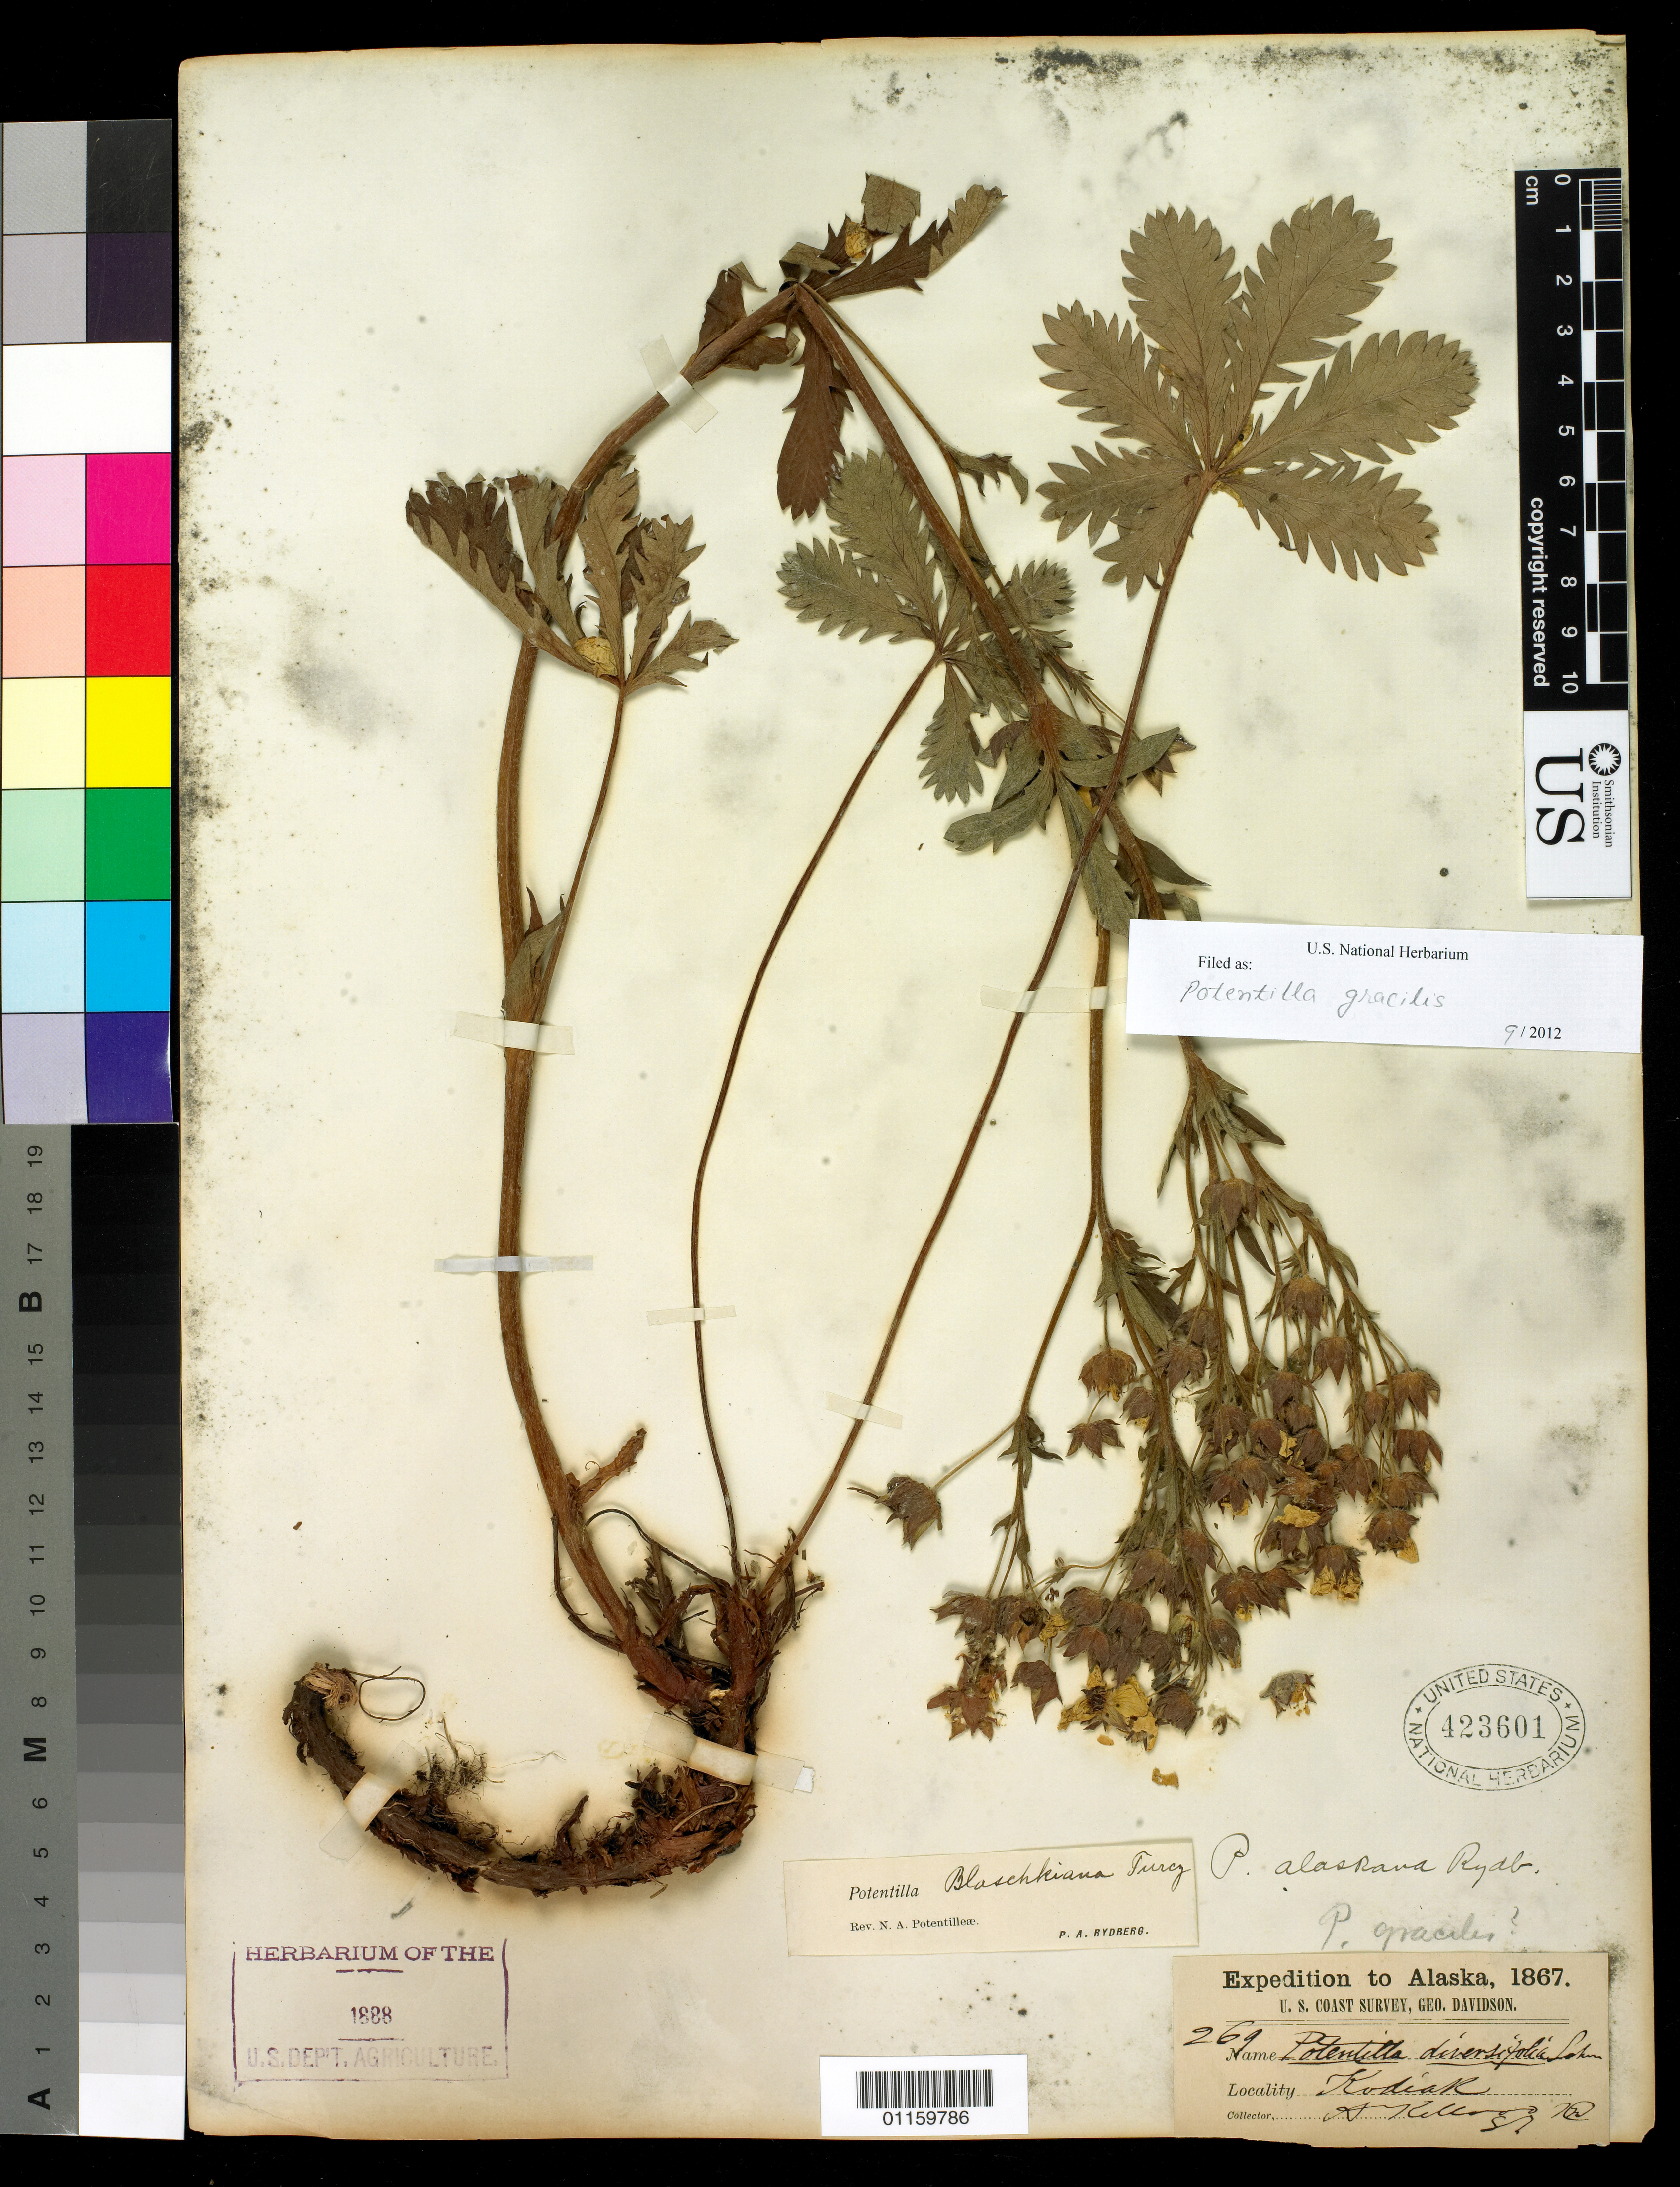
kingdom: Plantae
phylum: Tracheophyta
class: Magnoliopsida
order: Rosales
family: Rosaceae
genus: Potentilla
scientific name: Potentilla gracilis var. fastigiata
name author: (Nutt.) S. Watson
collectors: A. Kellogg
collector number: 269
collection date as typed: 1867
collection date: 1867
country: United States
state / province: Alaska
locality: Kodiak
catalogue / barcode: US 423601